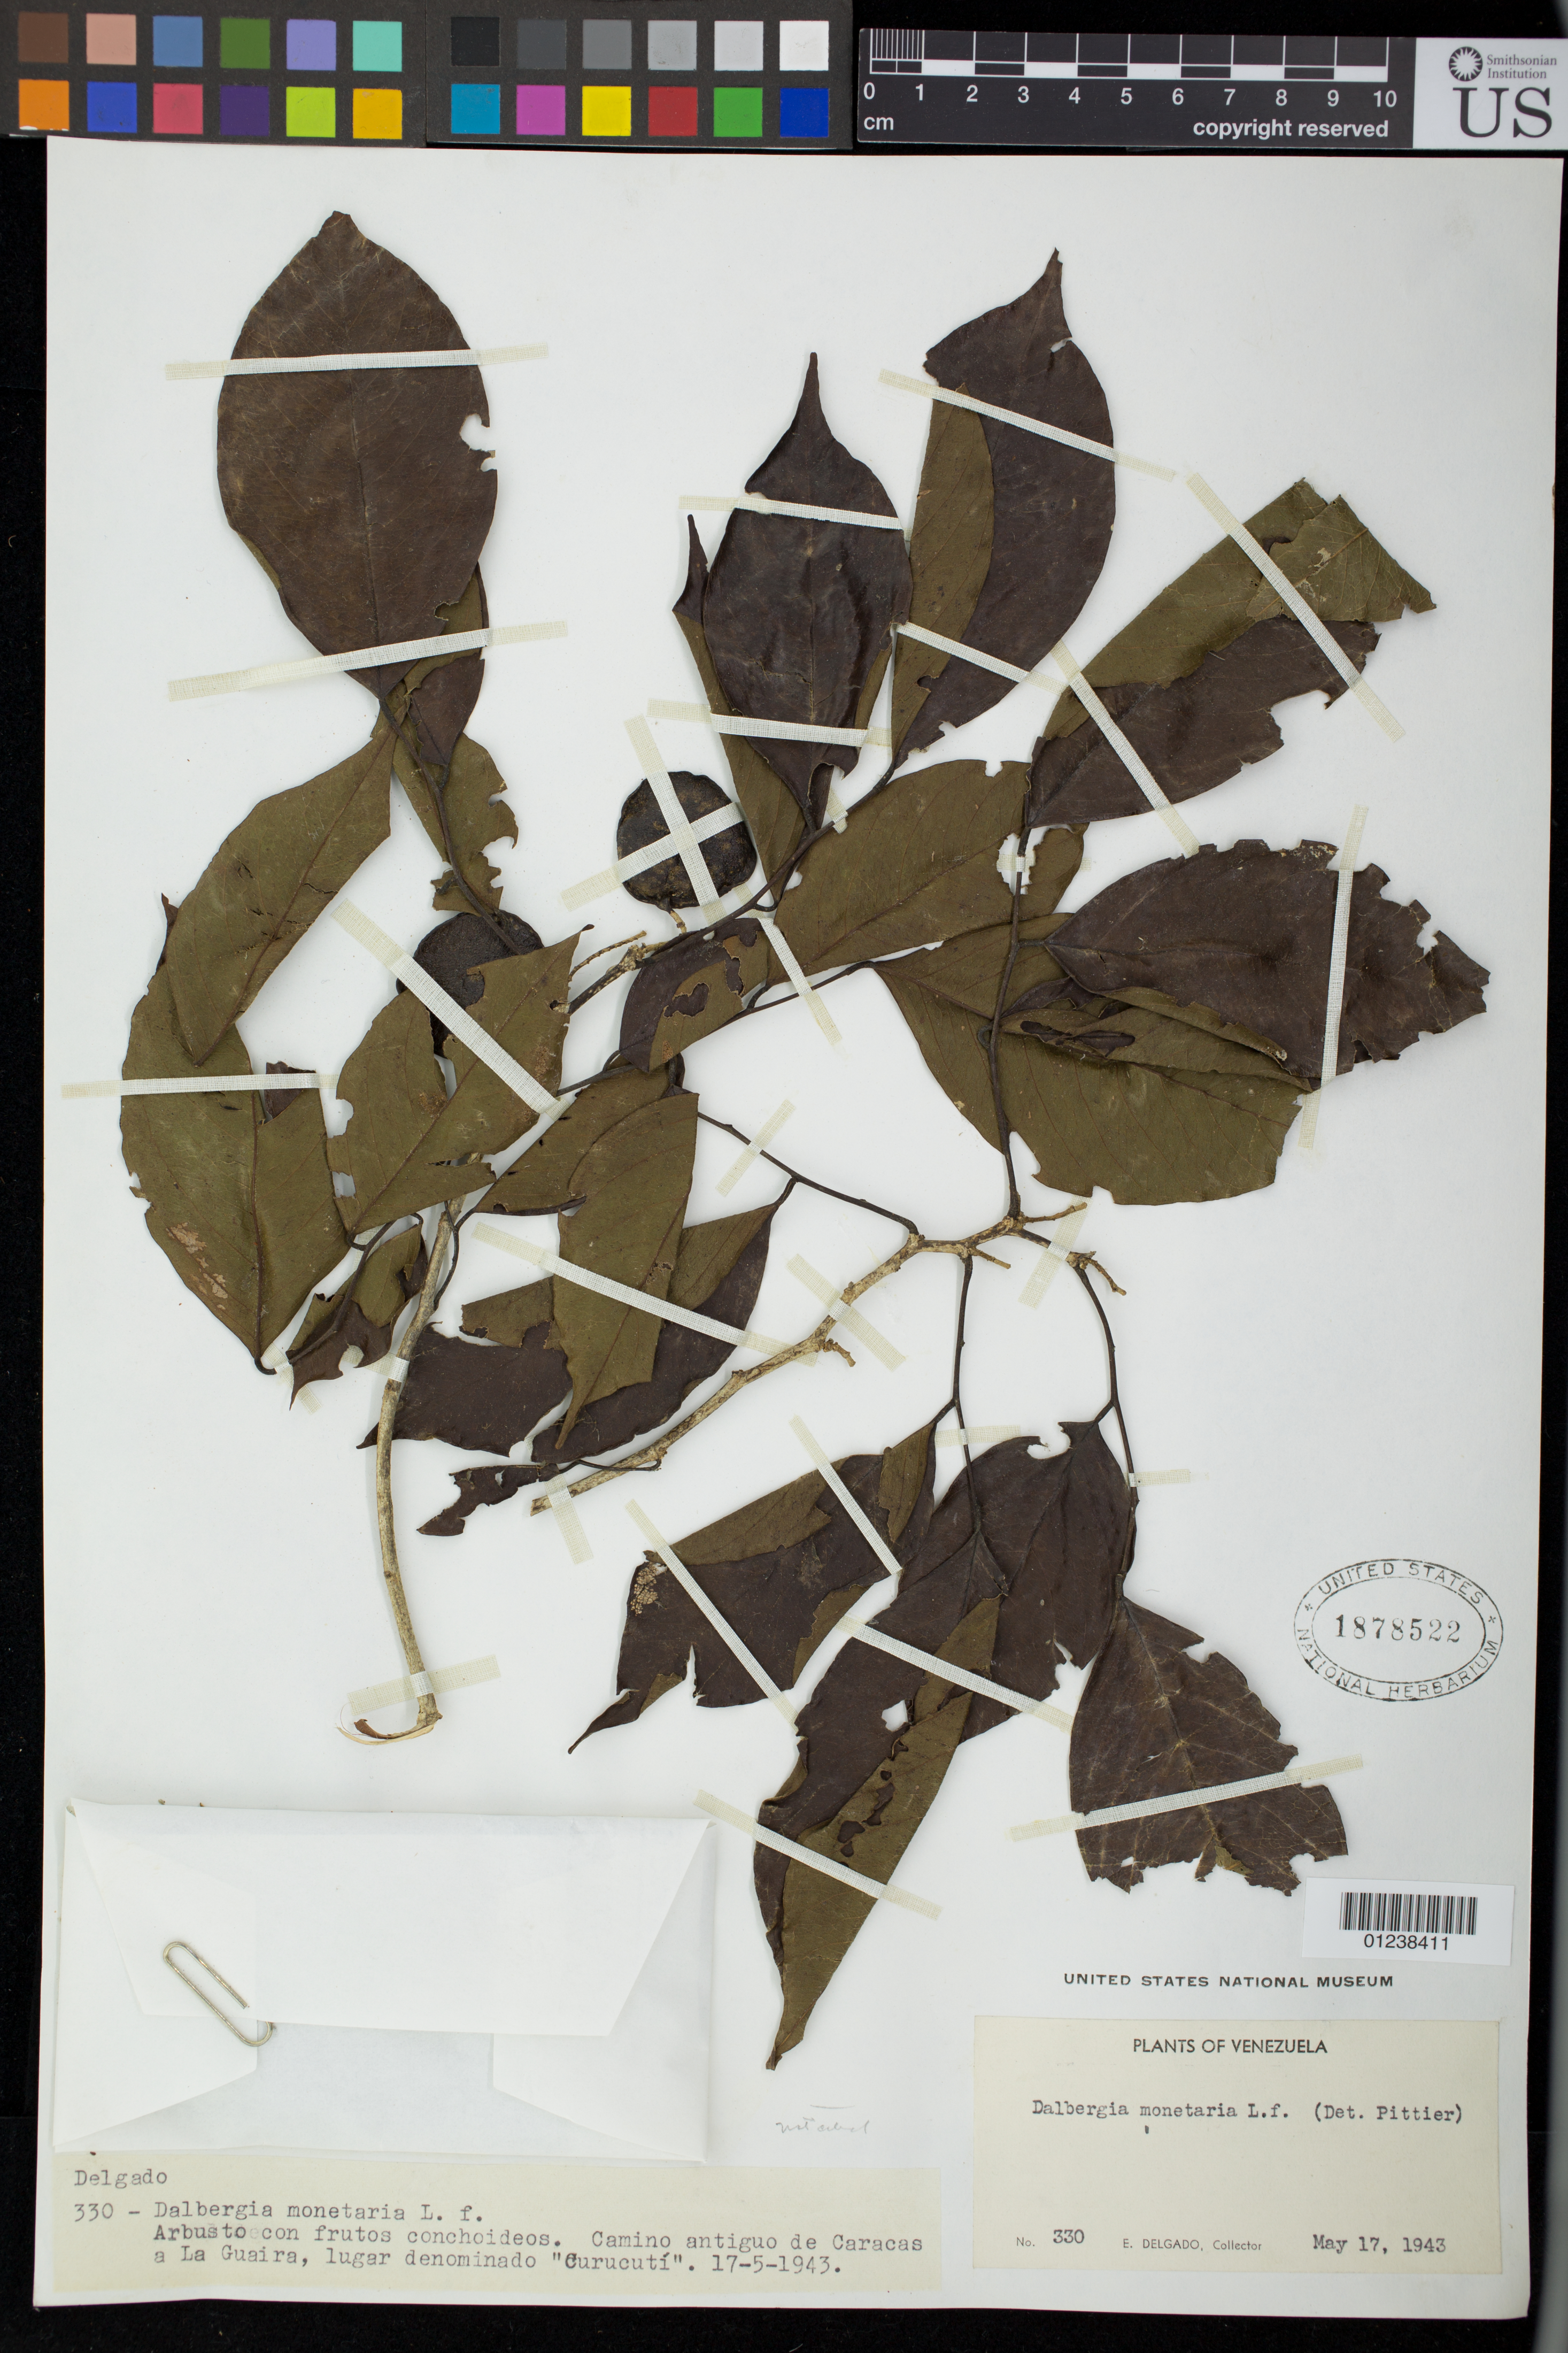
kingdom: Plantae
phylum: Tracheophyta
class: Magnoliopsida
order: Fabales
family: Fabaceae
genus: Dalbergia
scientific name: Dalbergia monetaria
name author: L. f.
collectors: E. Delgado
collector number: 330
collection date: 1943-05-17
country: Venezuela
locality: Camino antiguo de Caracas a La Guaira, lugar denominado "Curucuti"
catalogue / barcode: US 1878522